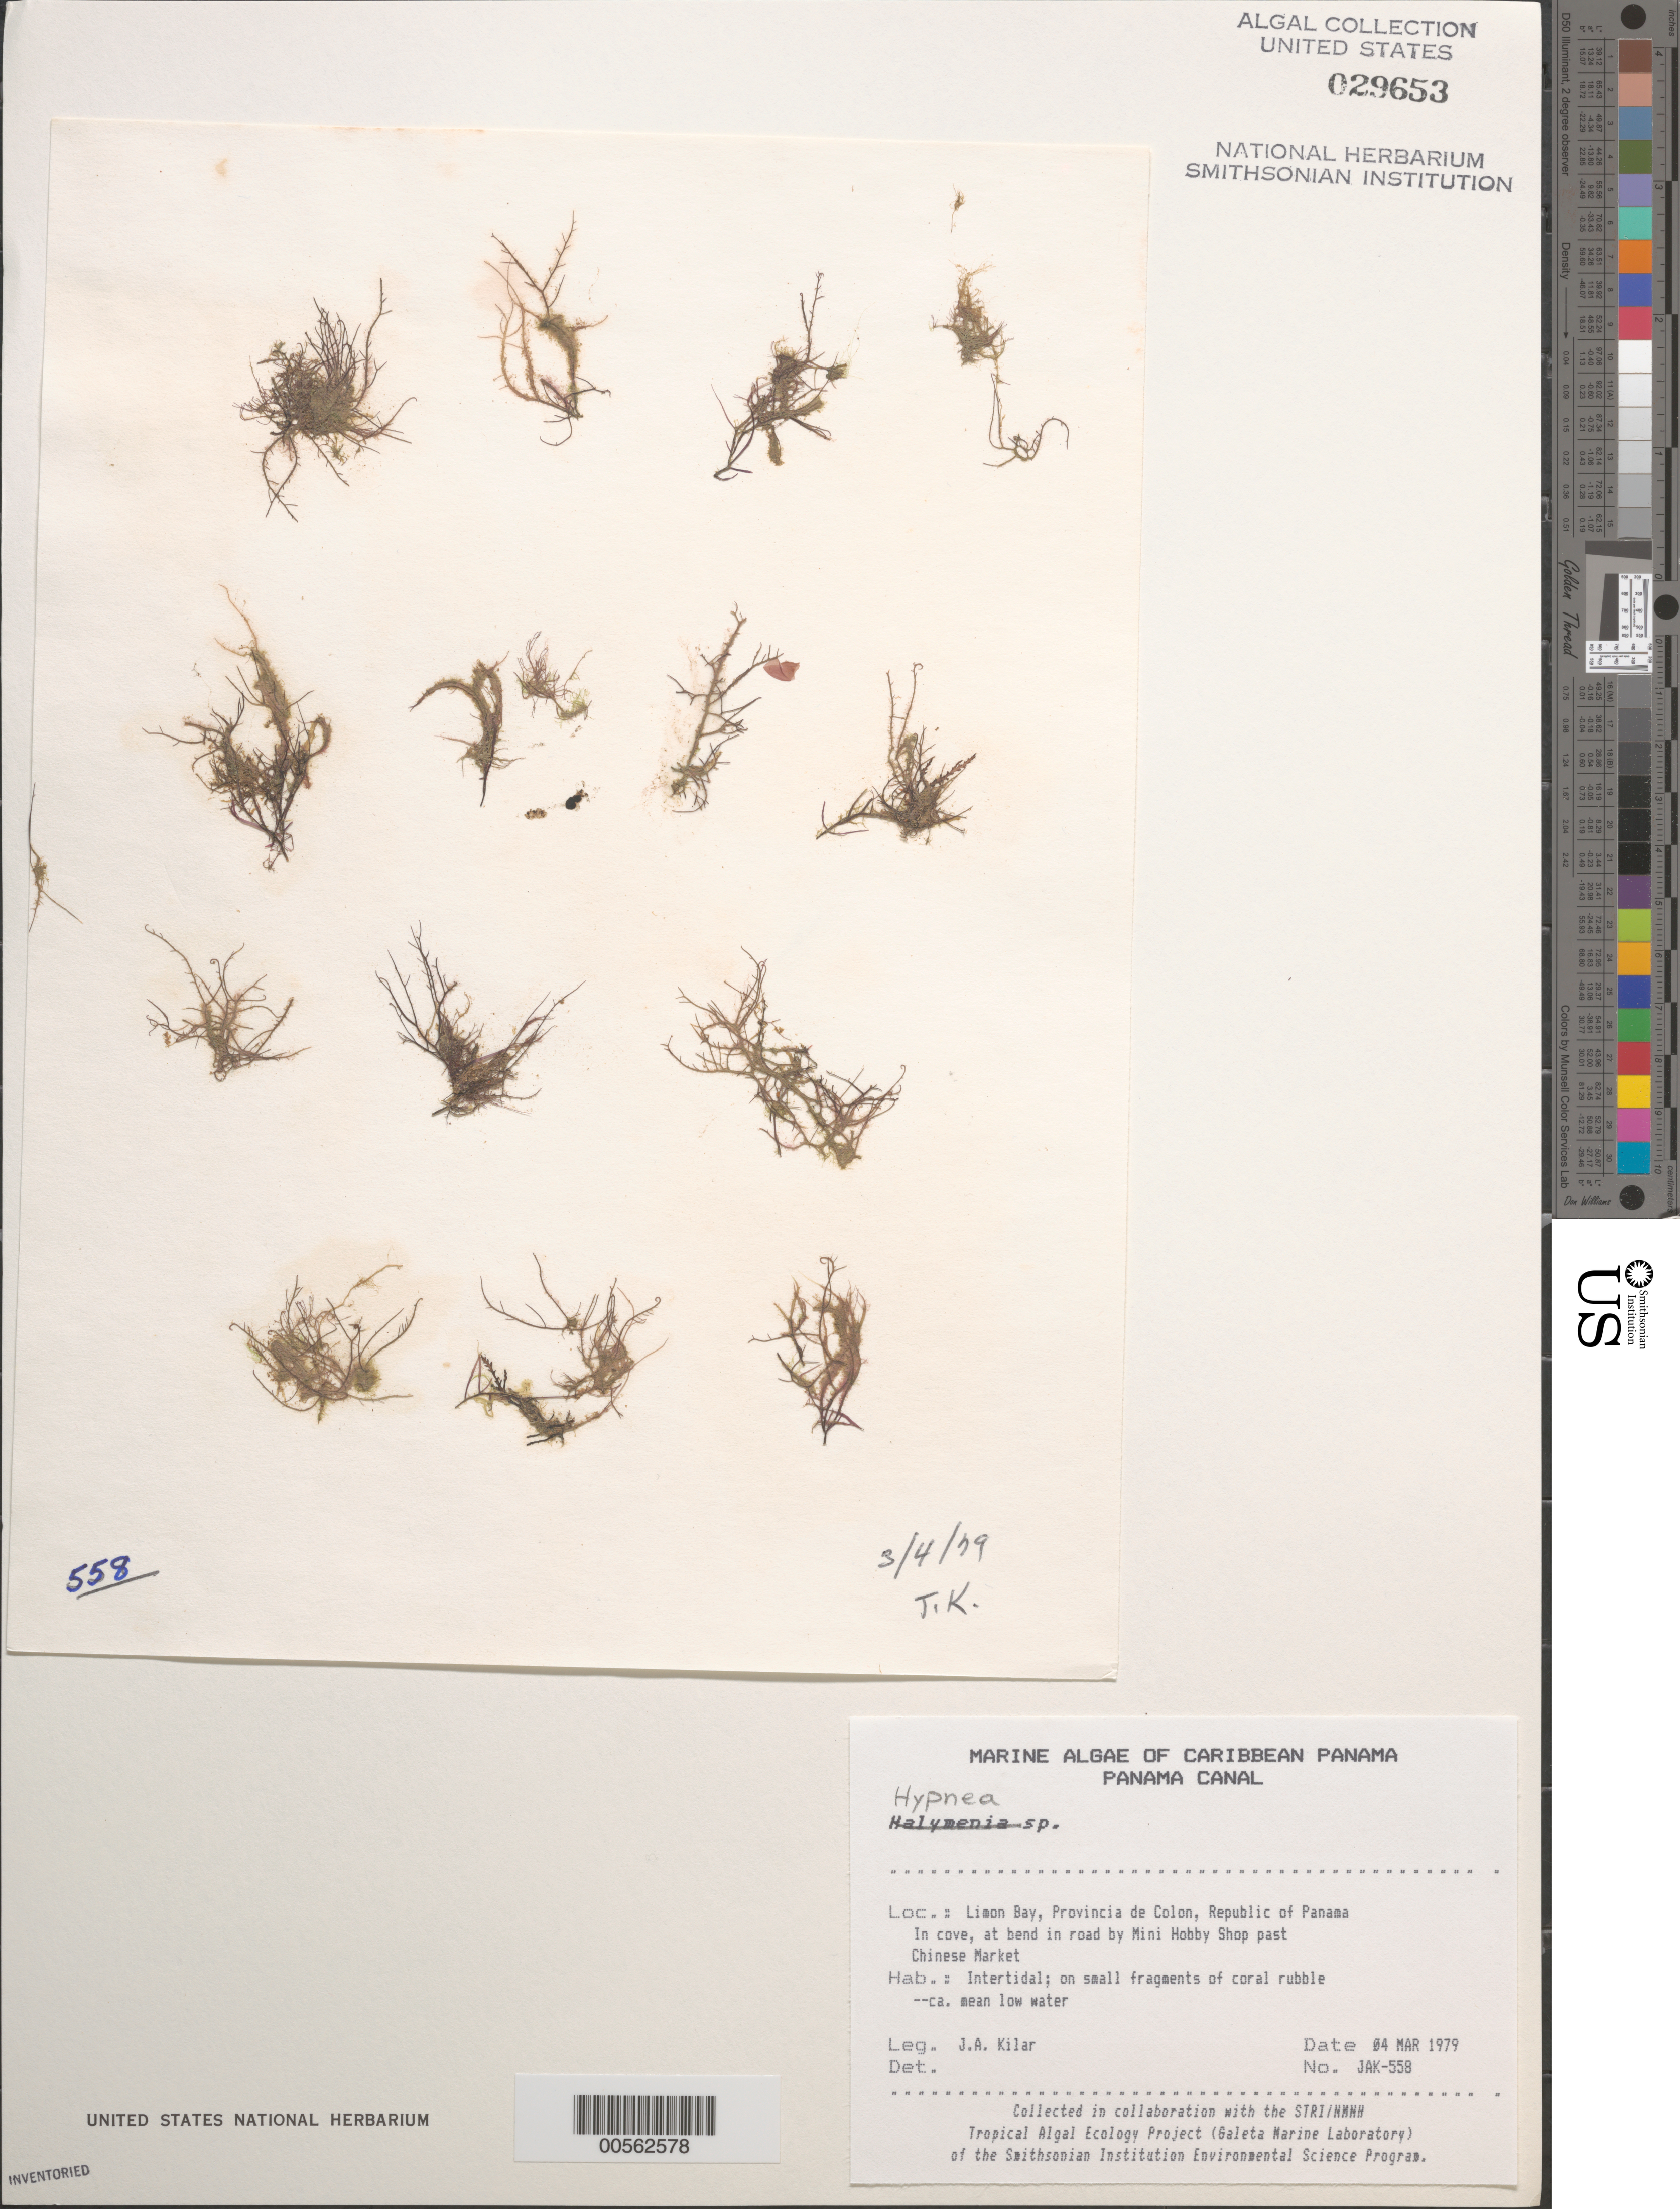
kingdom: Plantae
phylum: Rhodophyta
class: Florideophyceae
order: Gigartinales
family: Cystocloniaceae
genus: Hypnea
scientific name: Hypnea sp.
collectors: J. A. Kilar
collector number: JAK-558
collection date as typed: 04 Mar 1979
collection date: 1979-03-04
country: Panama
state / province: Colón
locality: Limon Bay, Panama Canal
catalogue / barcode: US 29653